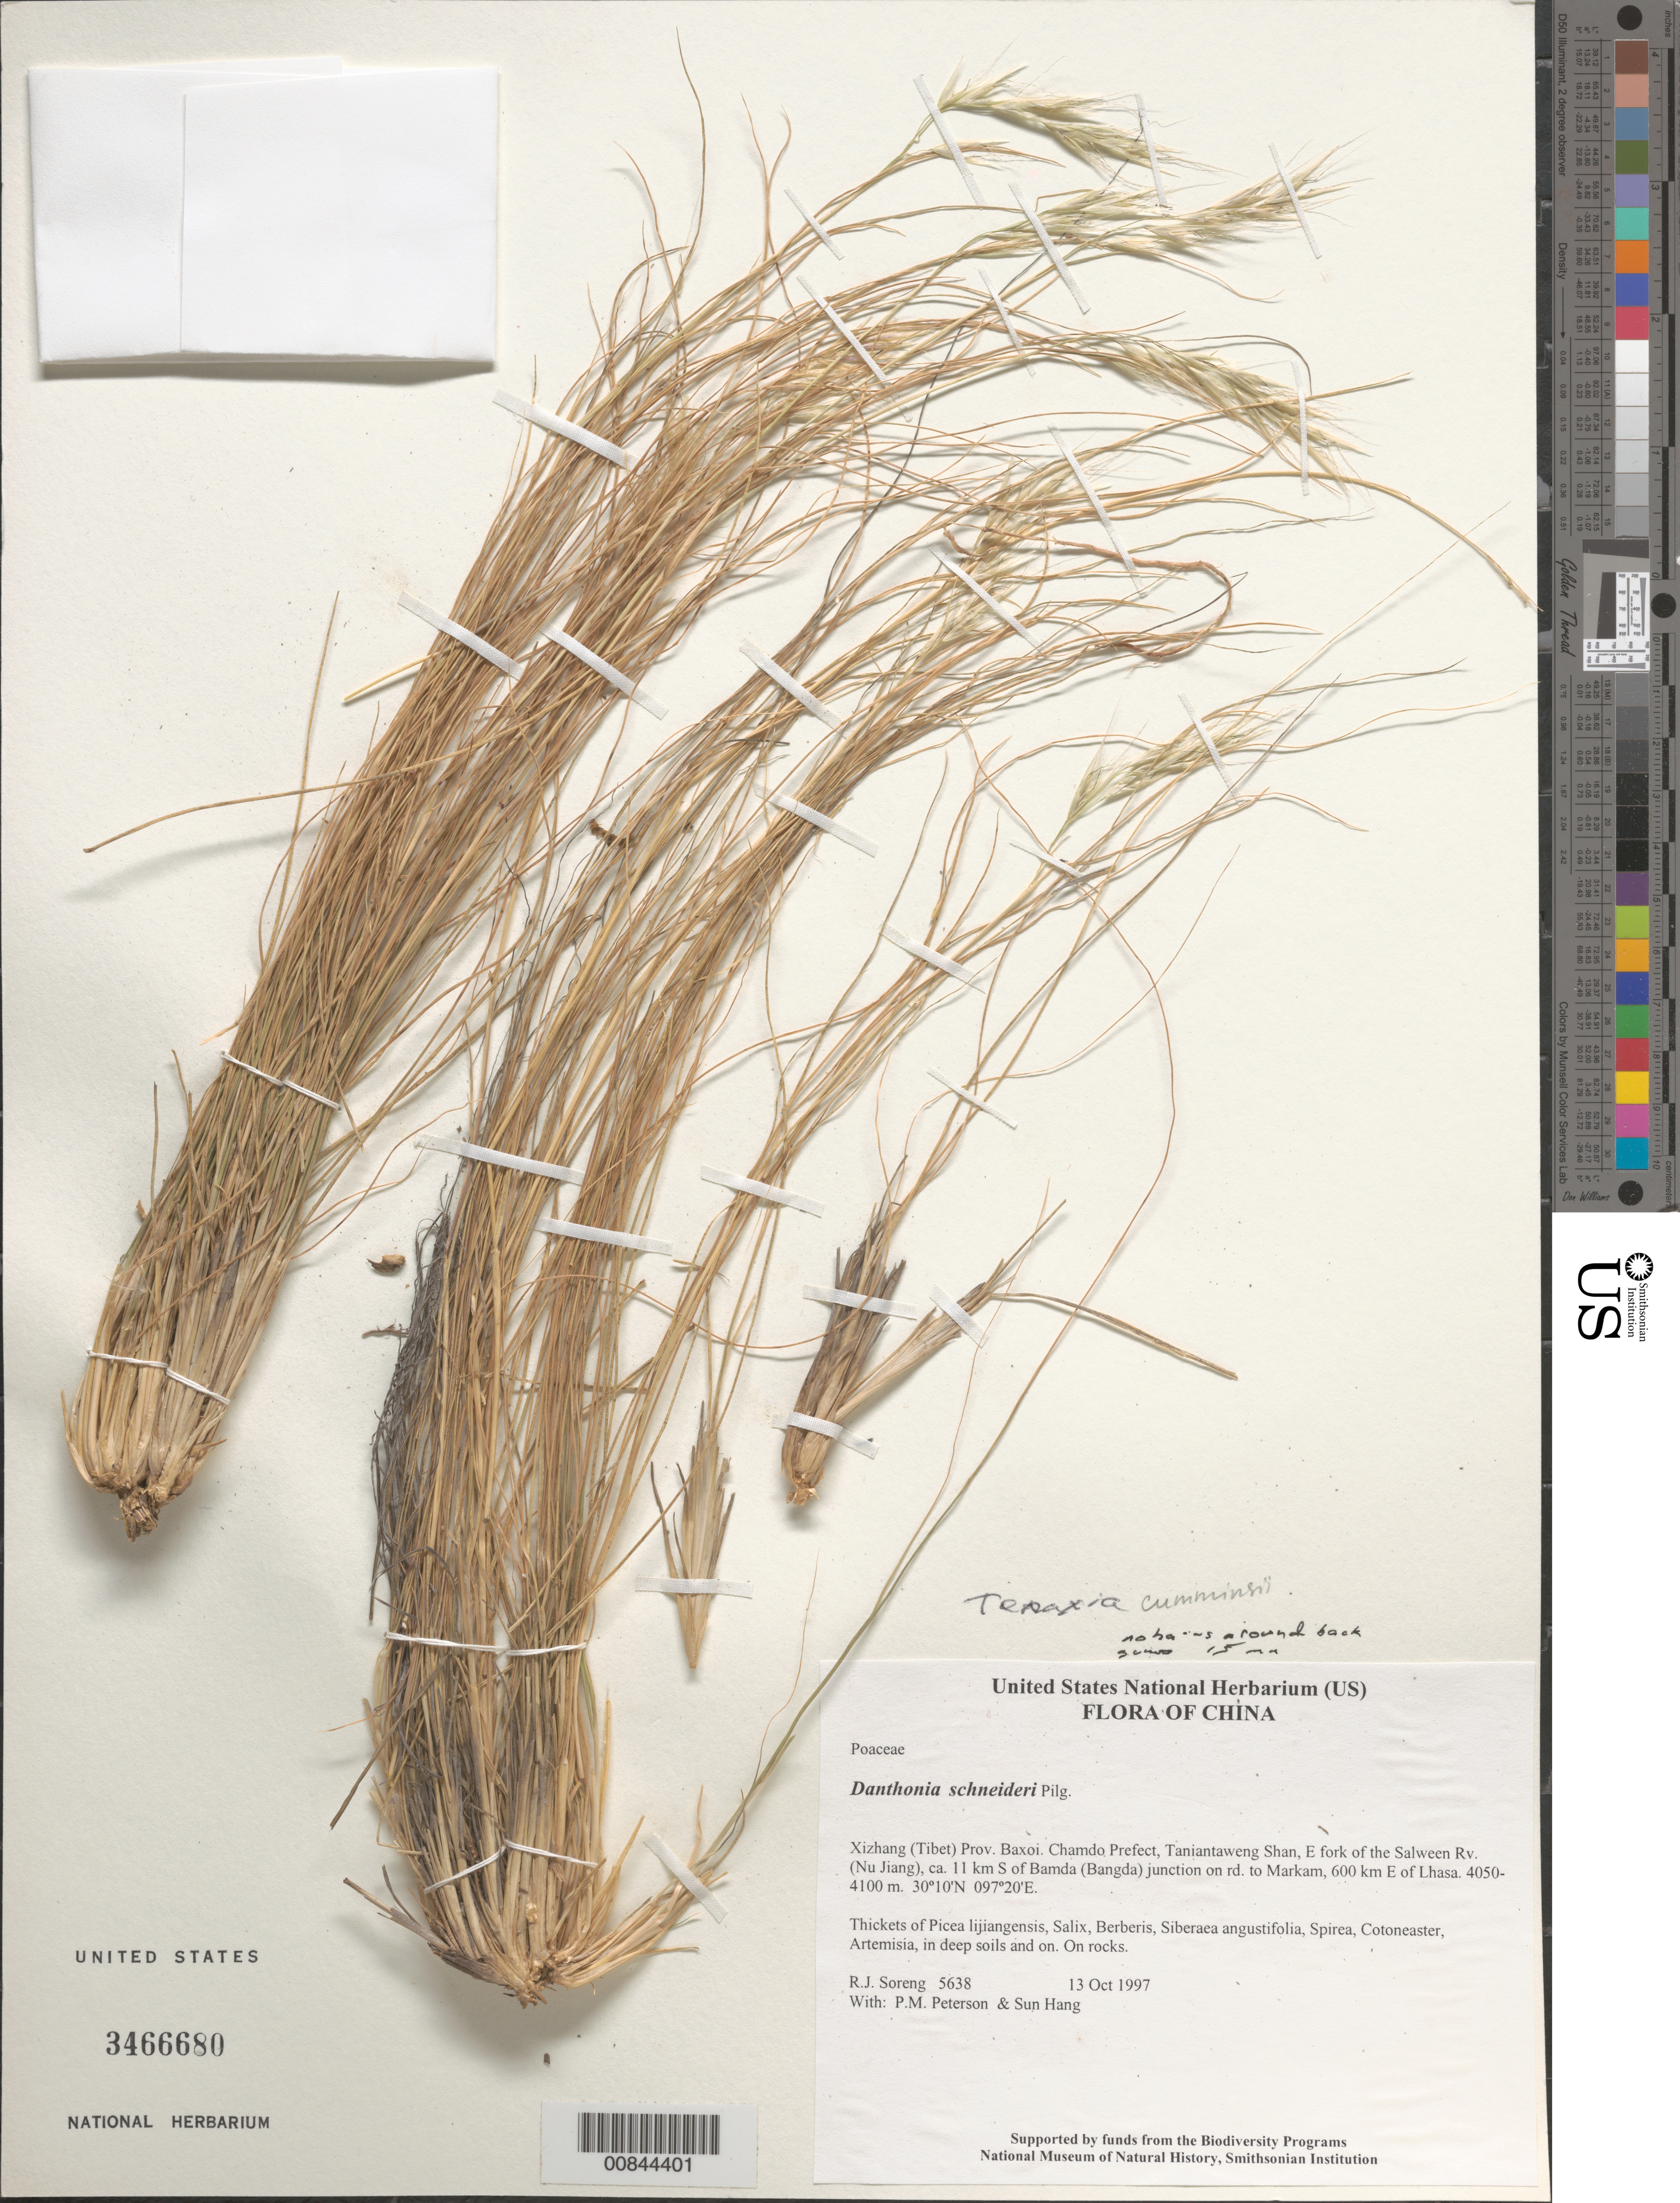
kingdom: Plantae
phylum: Tracheophyta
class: Liliopsida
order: Poales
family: Poaceae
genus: Tenaxia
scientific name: Tenaxia cumminsii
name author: (Hook. f.) N.P. Barker & H.P. Linder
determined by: Linder, H. P.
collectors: R. J. Soreng, P. M. Peterson & Sun Hang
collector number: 5638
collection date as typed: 13 Oct 1997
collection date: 1997-10-13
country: China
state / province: Xizang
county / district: Baxoi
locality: Chamdo Prefect, Taniantaweng Shan, E fork of the Salween Rv. (Nu Jiang), ca. 11 km S of Bamda (Bangda) junction on rd. to Markam, 600 km E of Lhasa.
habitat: Thickets of Picea lijiangensis, Salix, Berberis, Siberaea angustifolia, Spirea, Cotoneaster, Artemisia, in deep soils and on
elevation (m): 4050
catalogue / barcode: US 3466680